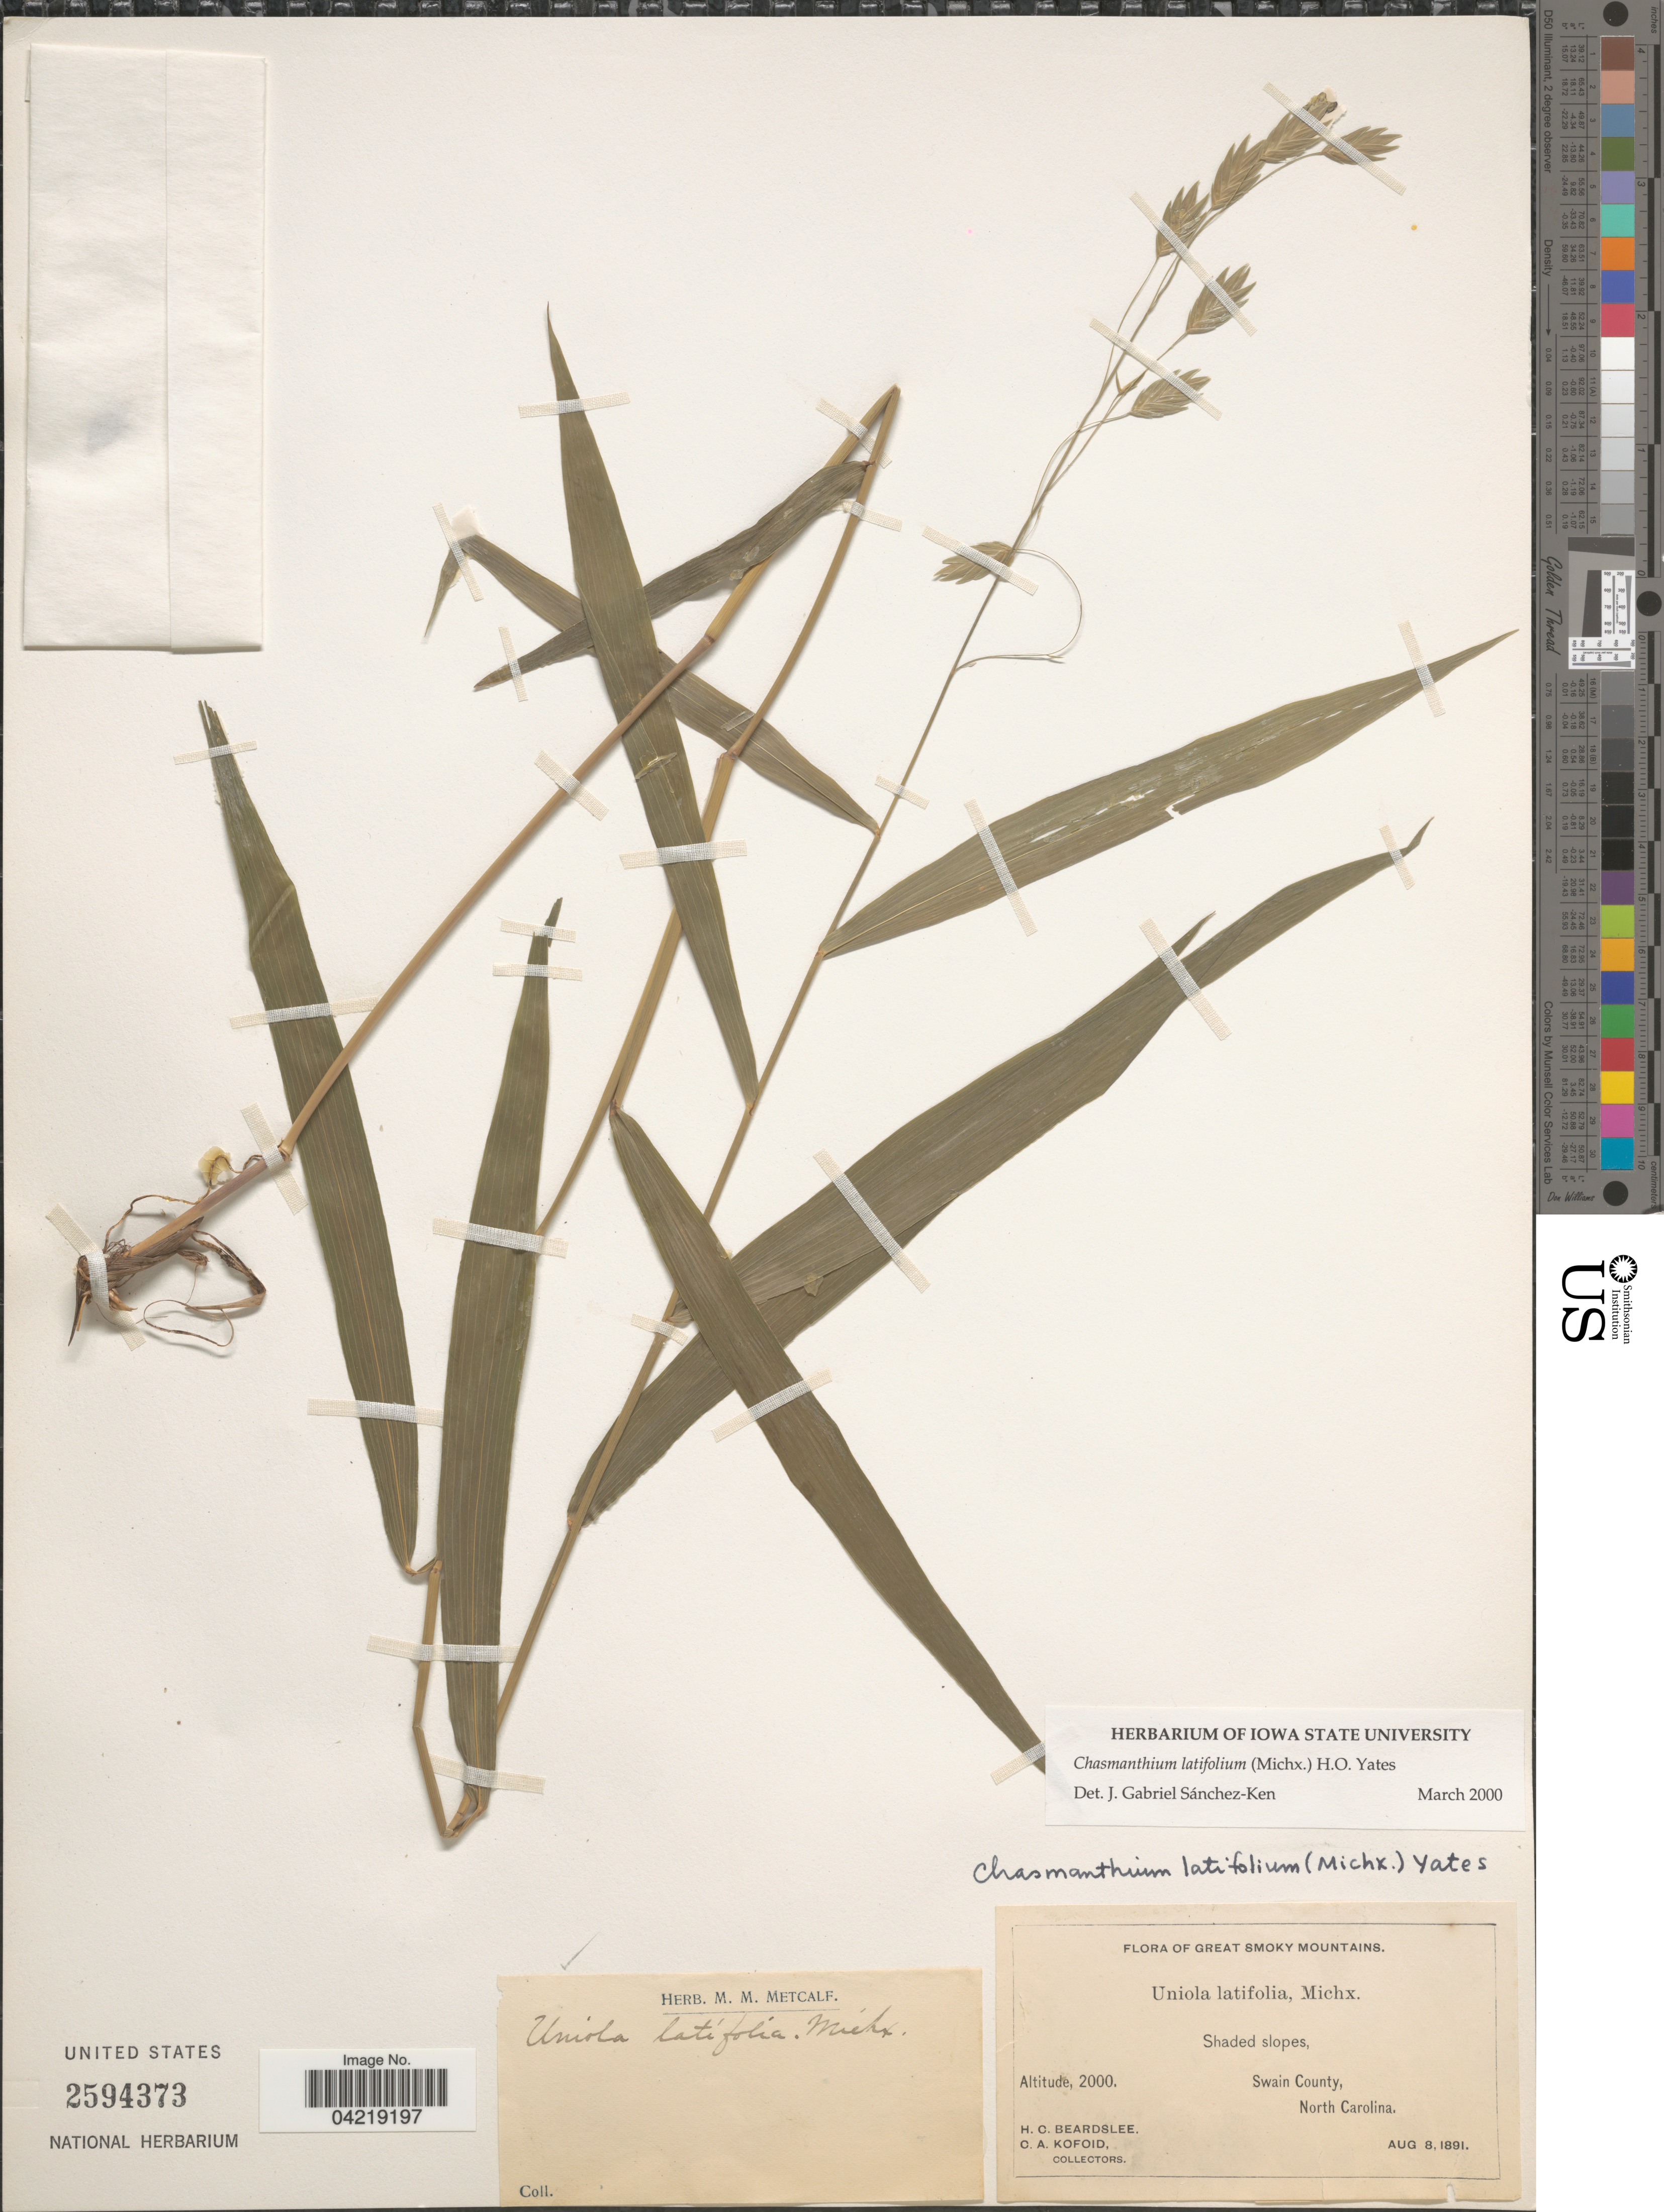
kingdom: Plantae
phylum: Tracheophyta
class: Liliopsida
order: Poales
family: Poaceae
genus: Chasmanthium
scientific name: Chasmanthium latifolium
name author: (Michx.) H.O. Yates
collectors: H. Beardslee & C. Kofoid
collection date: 1891-08-08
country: United States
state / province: North Carolina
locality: Great Smoky Mountains. Swain County.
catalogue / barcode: US 2594373